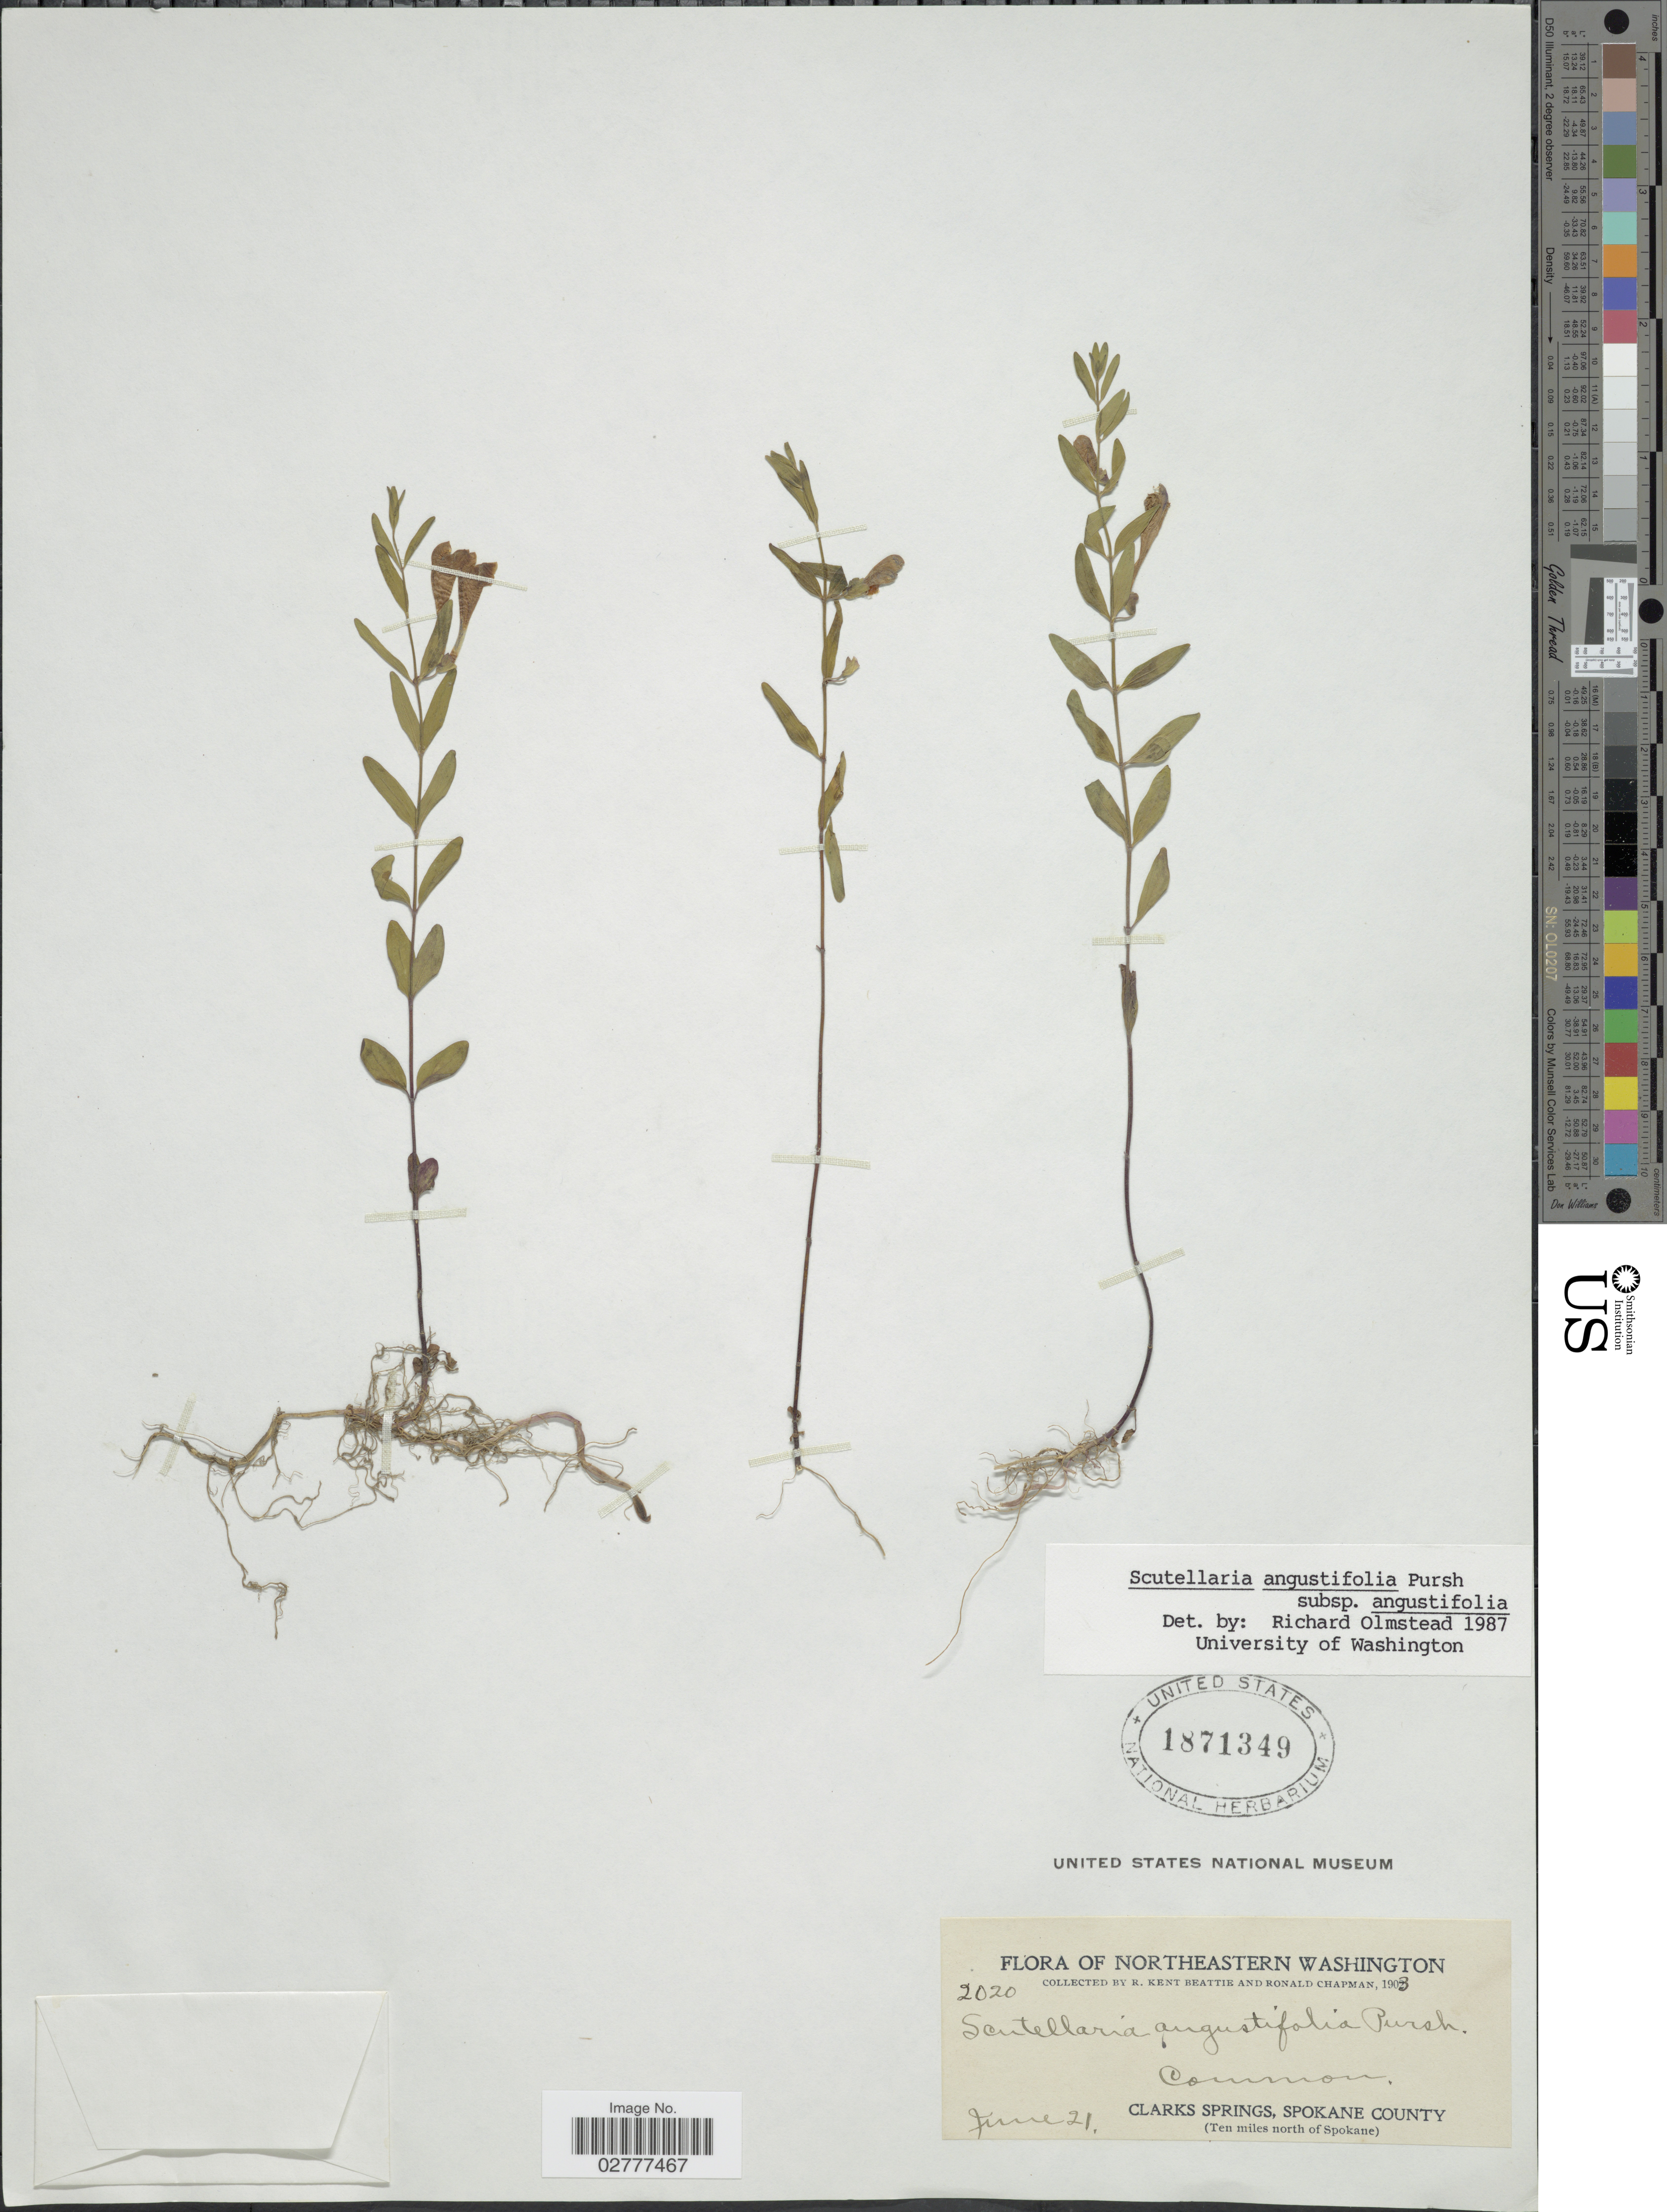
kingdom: Plantae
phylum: Tracheophyta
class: Magnoliopsida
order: Lamiales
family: Lamiaceae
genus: Scutellaria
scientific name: Scutellaria angustifolia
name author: Pursh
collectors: R. K. Beattie & R. Chapman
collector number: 2020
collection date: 1903-06-21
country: United States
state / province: Washington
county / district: Spokane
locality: Northeastern Washington. Clarks Springs, Spokane County. (Ten miles north of Spokane).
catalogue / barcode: US 1871349